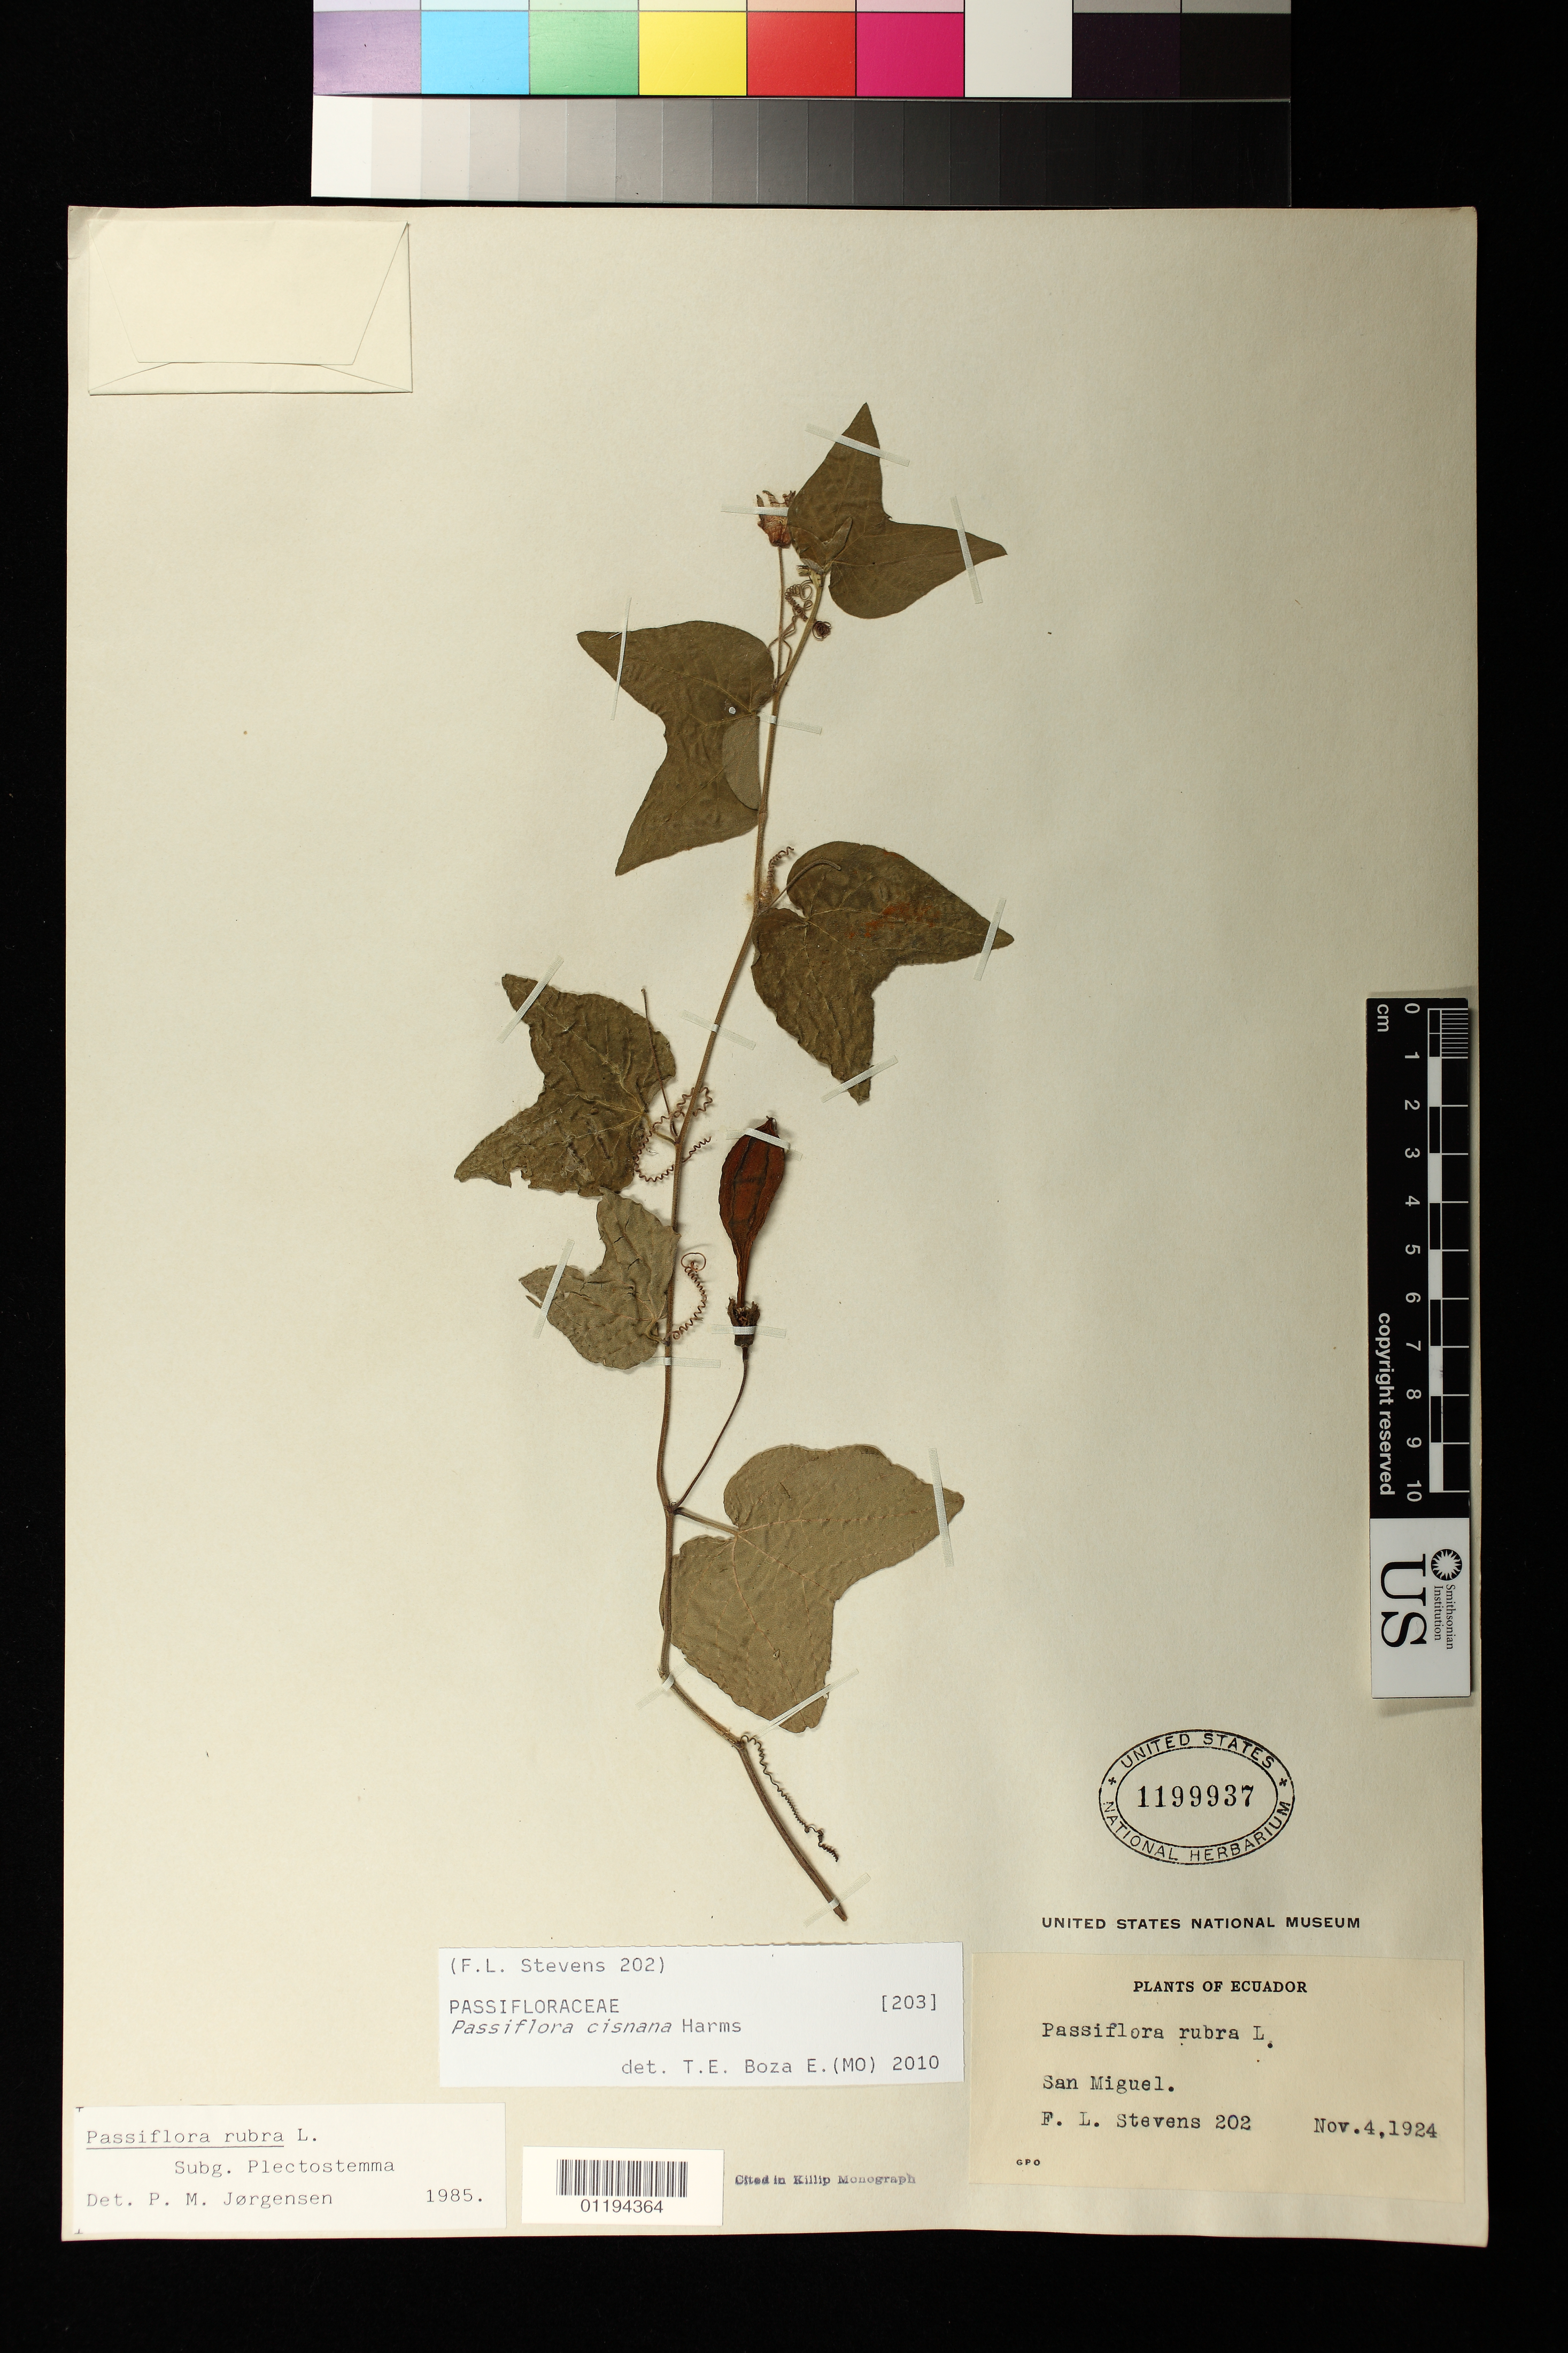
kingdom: Plantae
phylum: Tracheophyta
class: Magnoliopsida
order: Malpighiales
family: Passifloraceae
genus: Passiflora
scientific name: Passiflora cisnana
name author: Harms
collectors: F. L. Stevens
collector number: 202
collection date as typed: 11 Apr 1924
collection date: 1924-04-11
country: Ecuador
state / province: Bolivar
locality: San Miguel.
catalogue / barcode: US 1199937